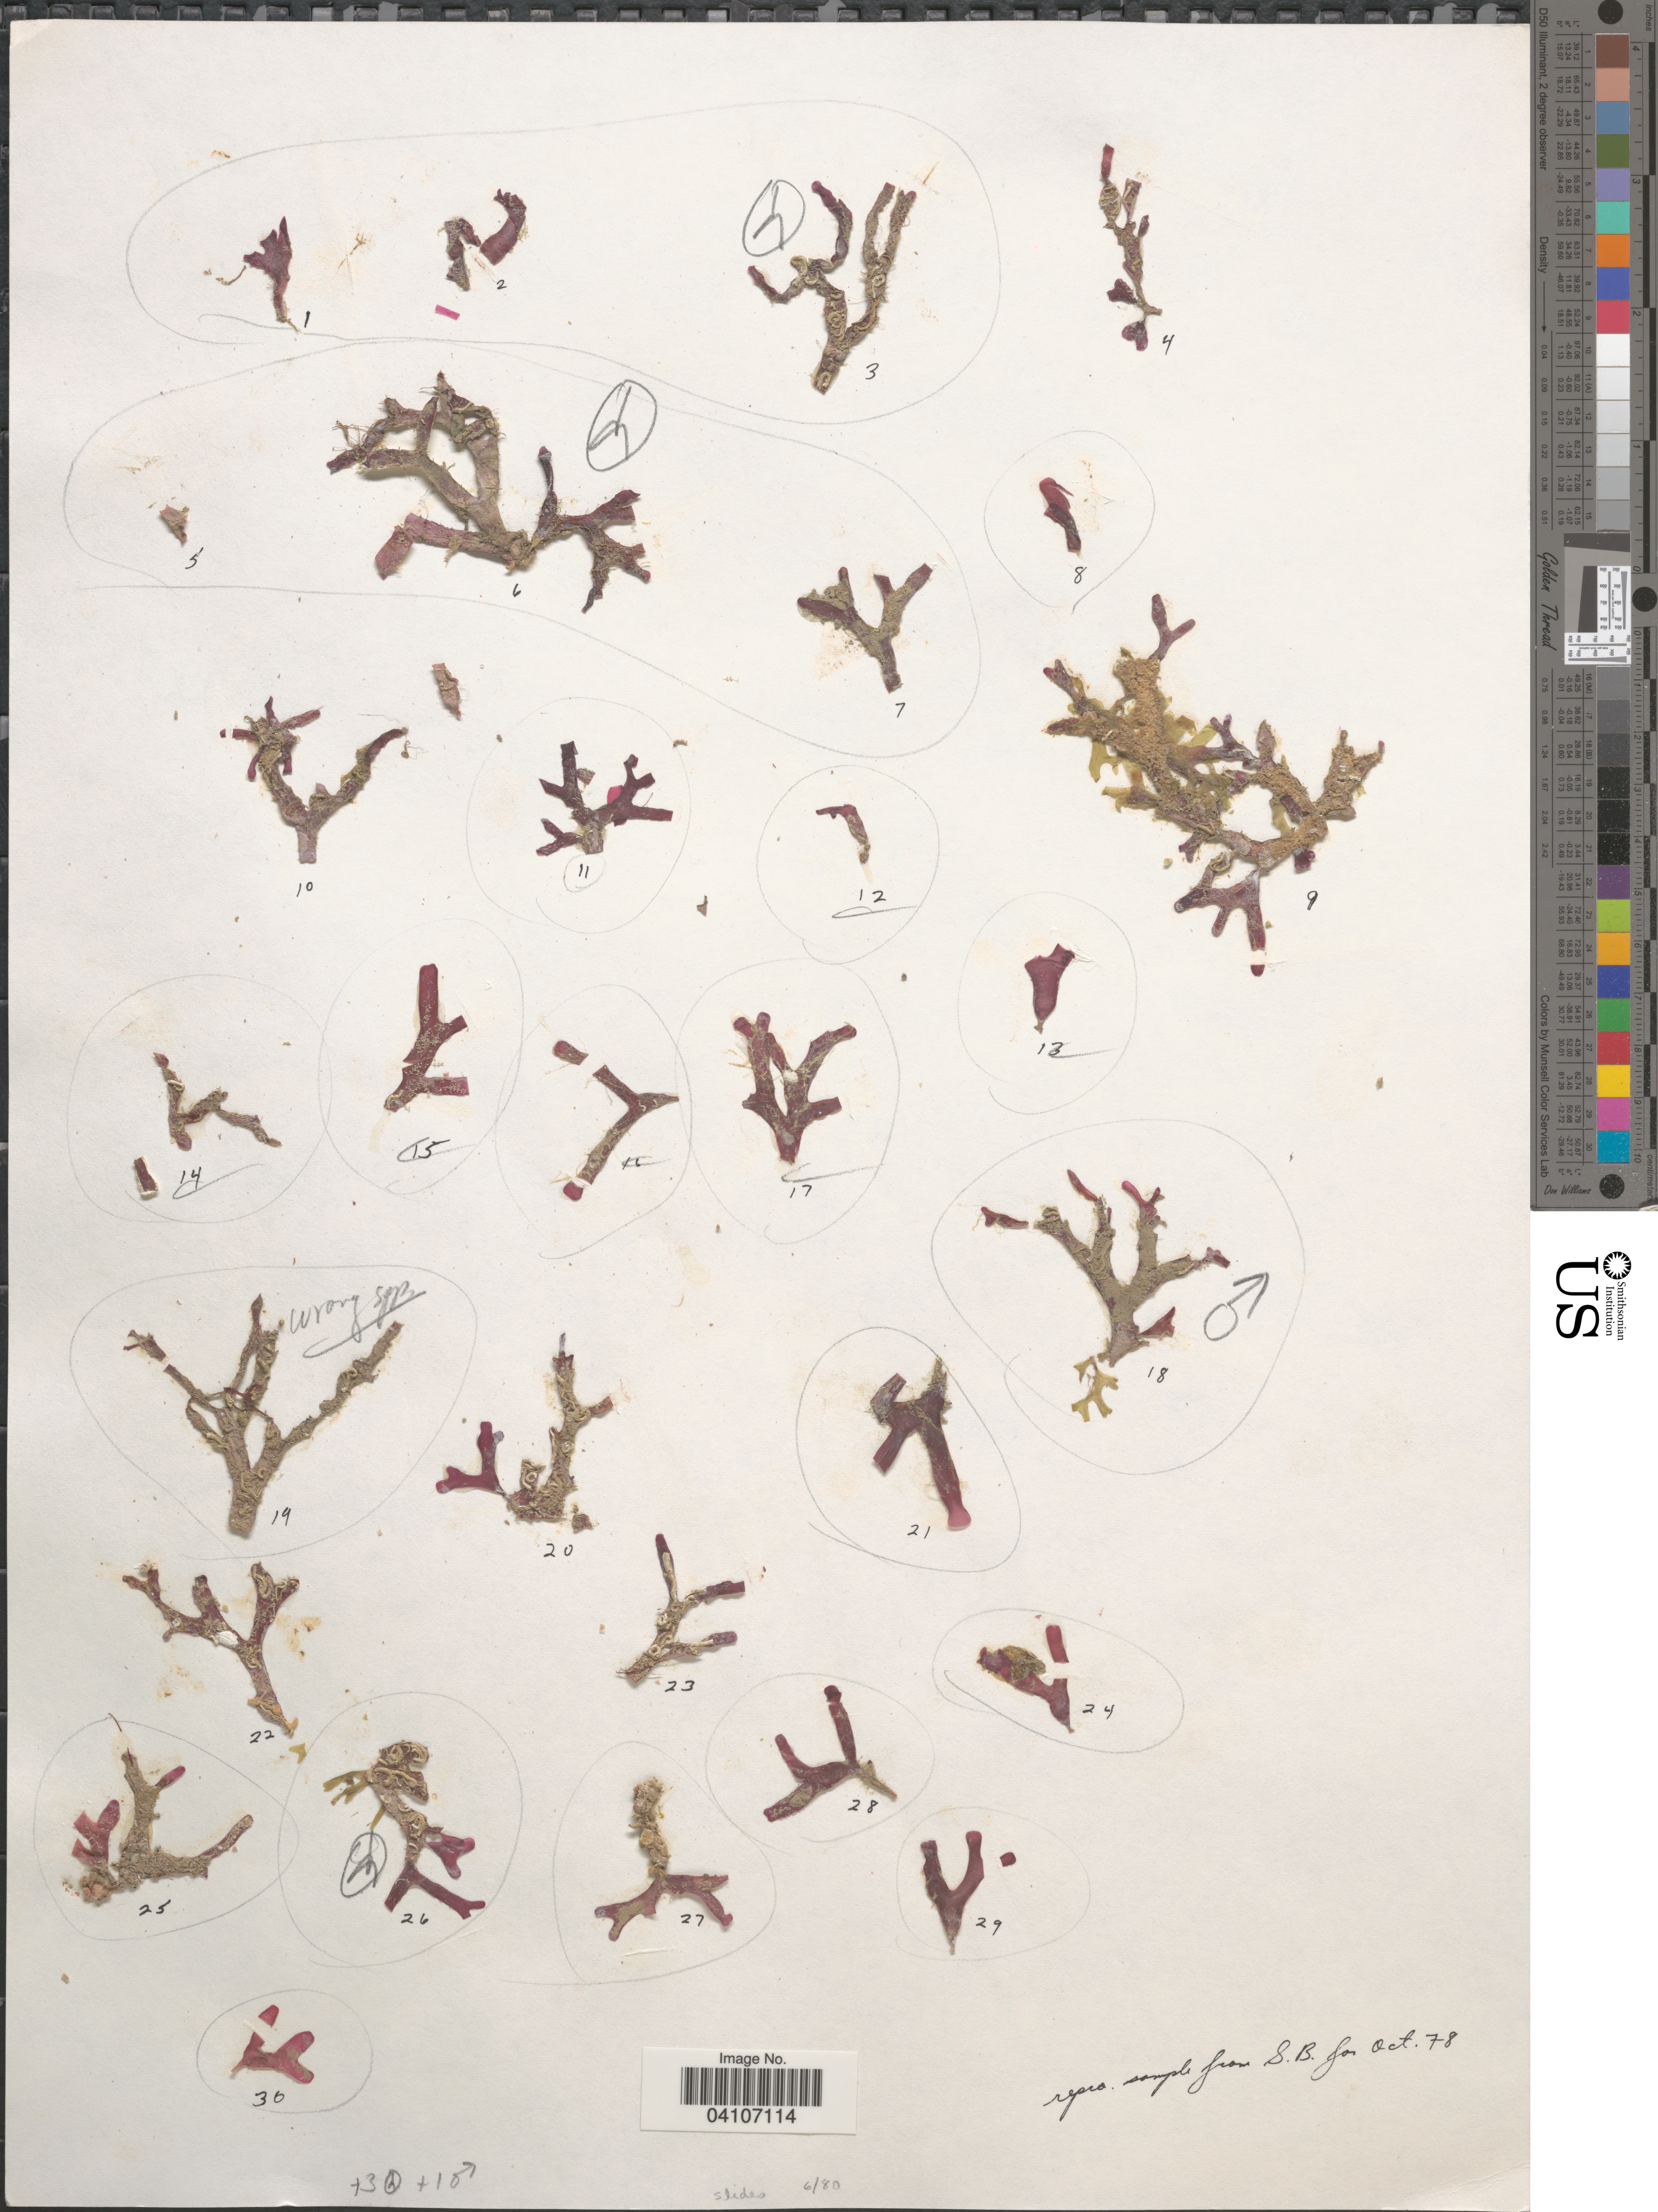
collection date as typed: Transcribed d/m/y: /10/78